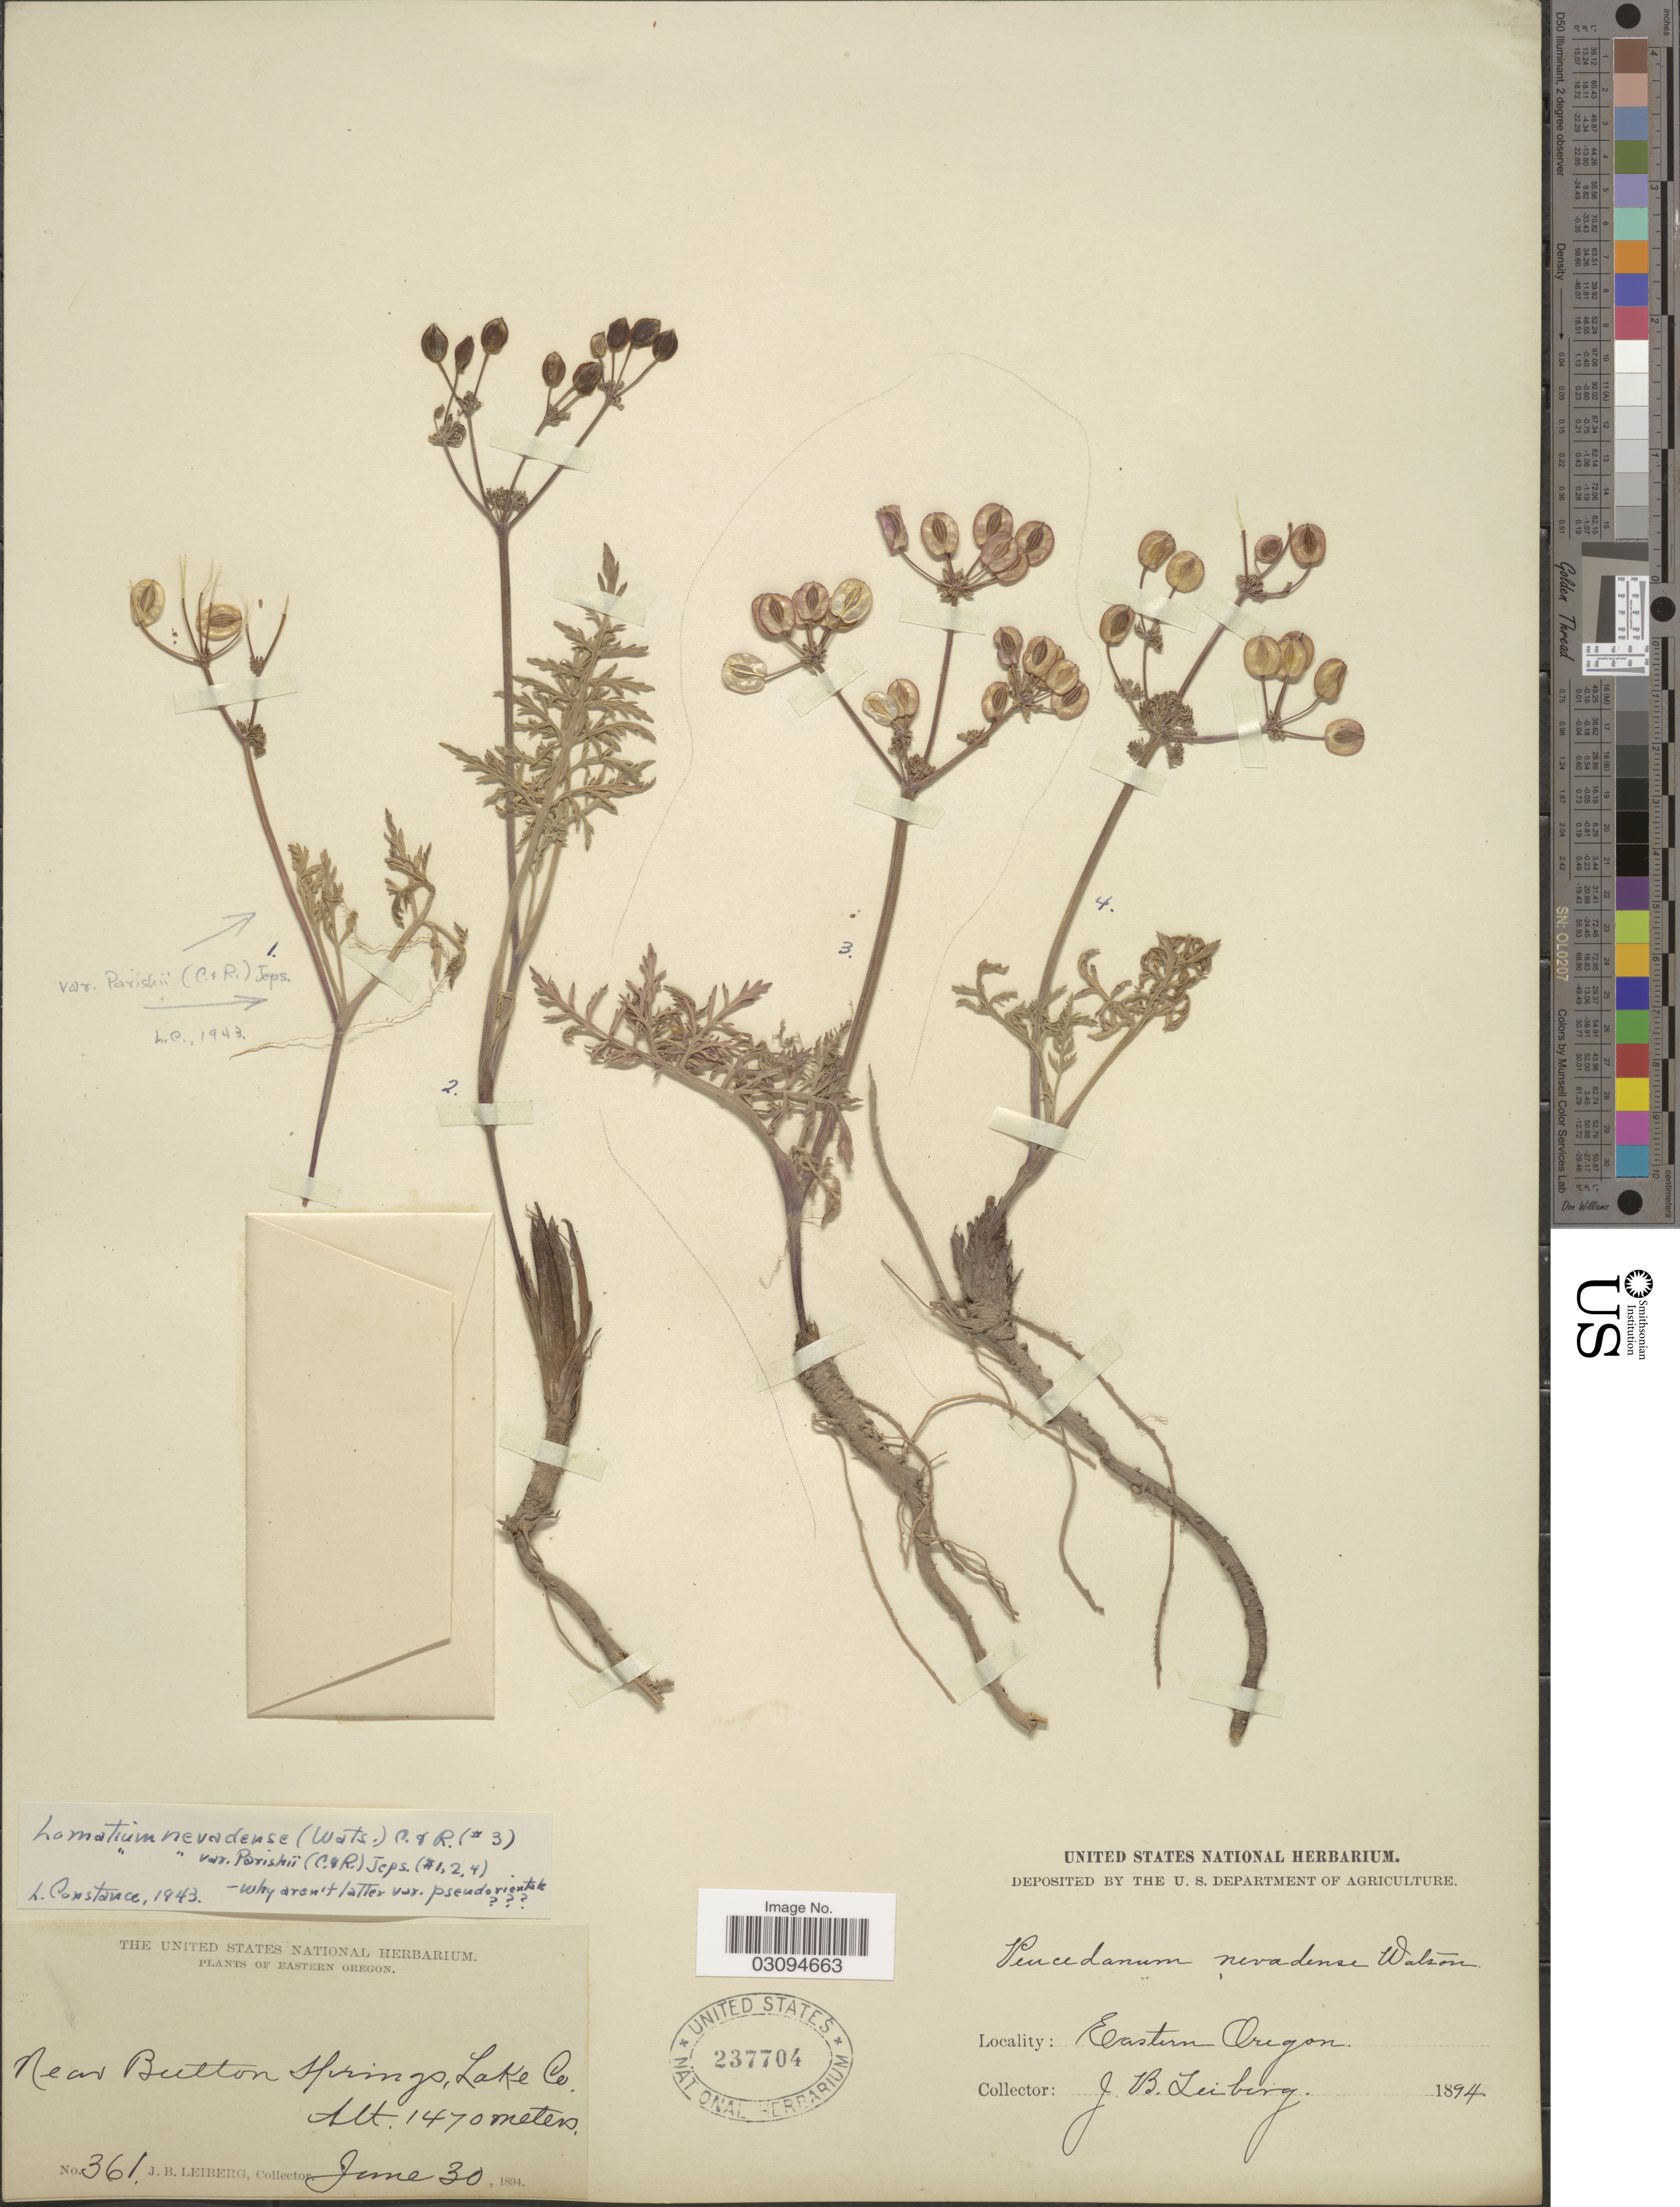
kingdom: Plantae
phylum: Tracheophyta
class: Magnoliopsida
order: Apiales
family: Apiaceae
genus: Lomatium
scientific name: Lomatium nevadense var. parishii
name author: (J.M. Coult. & Rose) Jeps.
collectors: J. B. Leiberg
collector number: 361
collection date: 1894-06-30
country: United States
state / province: Oregon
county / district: Lake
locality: Eastern Oregon. Near Button Springs, Lake Co.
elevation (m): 1470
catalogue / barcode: US 237704